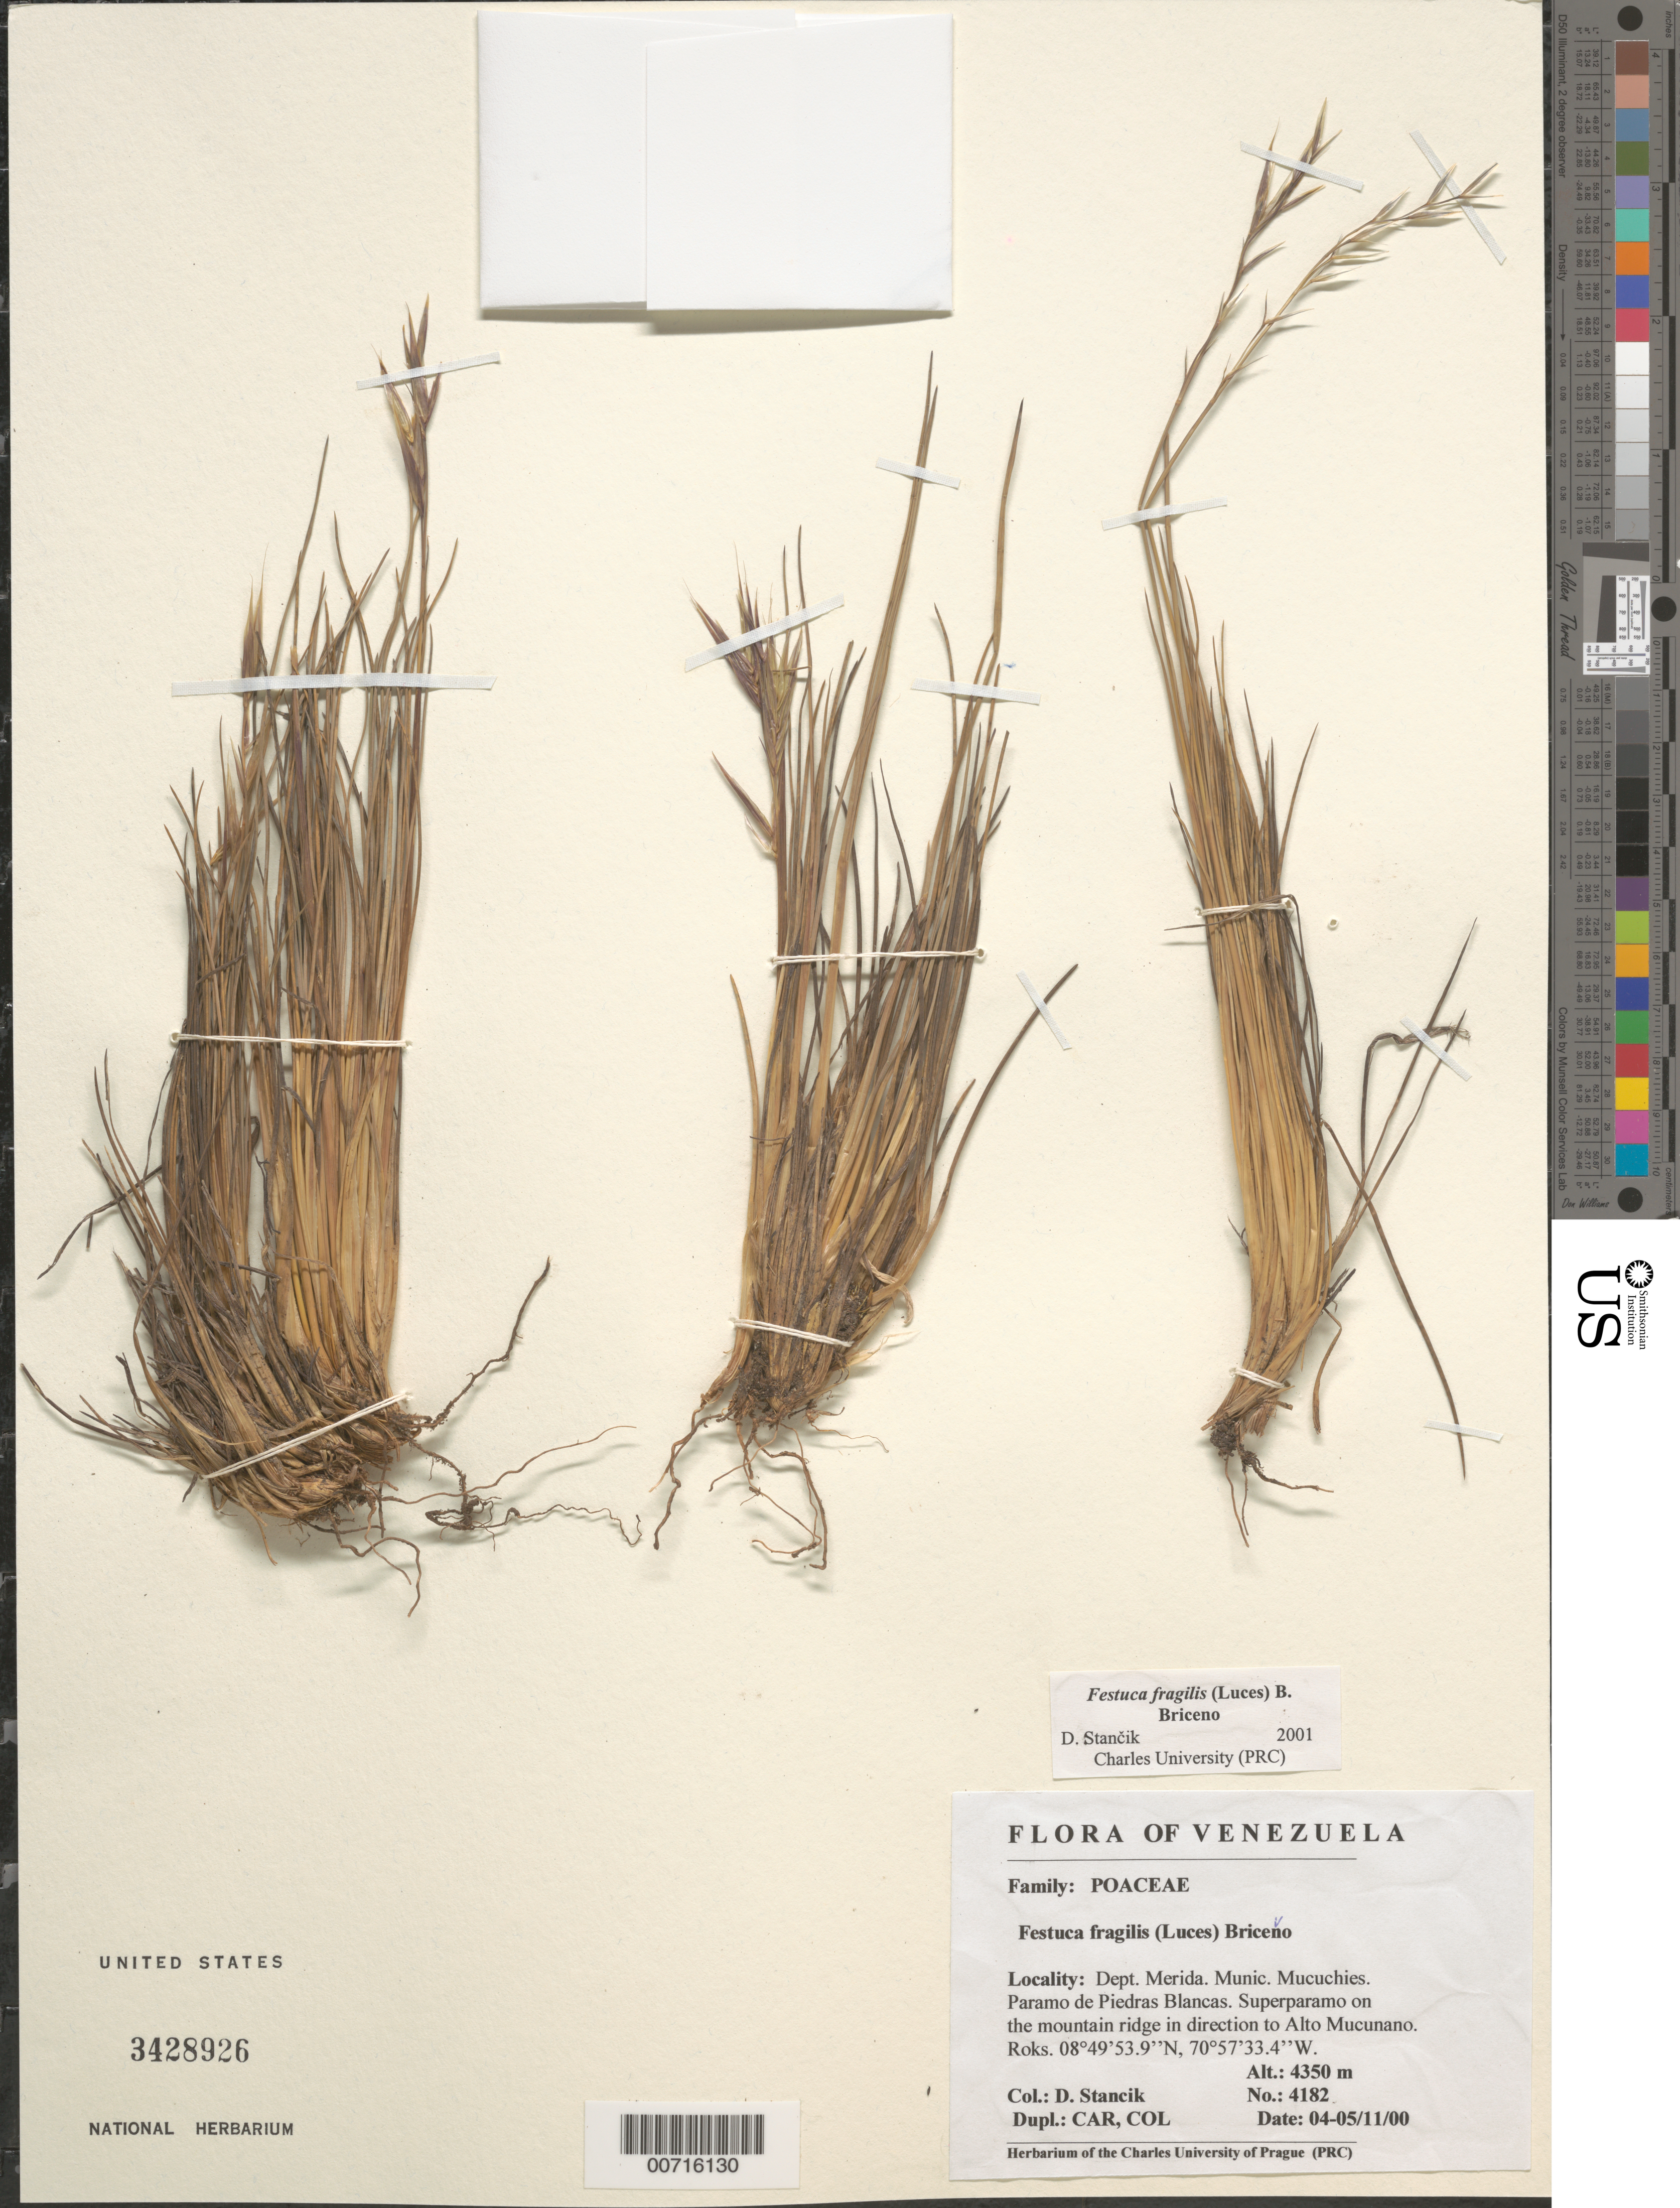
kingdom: Plantae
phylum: Tracheophyta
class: Liliopsida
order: Poales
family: Poaceae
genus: Festuca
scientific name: Festuca fragilis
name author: (Luces) Briceño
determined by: Stancik, D.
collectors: D. Stancik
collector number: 4182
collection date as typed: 4-5 Nov 1999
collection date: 1999-11-04/1999-11-05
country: Venezuela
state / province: Mérida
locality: Paramo de Piedras Blancas. Superparamo on the mountain ridge in direction of Alto Mucunano. Rocks. Mucuchies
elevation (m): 4350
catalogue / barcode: US 3428926